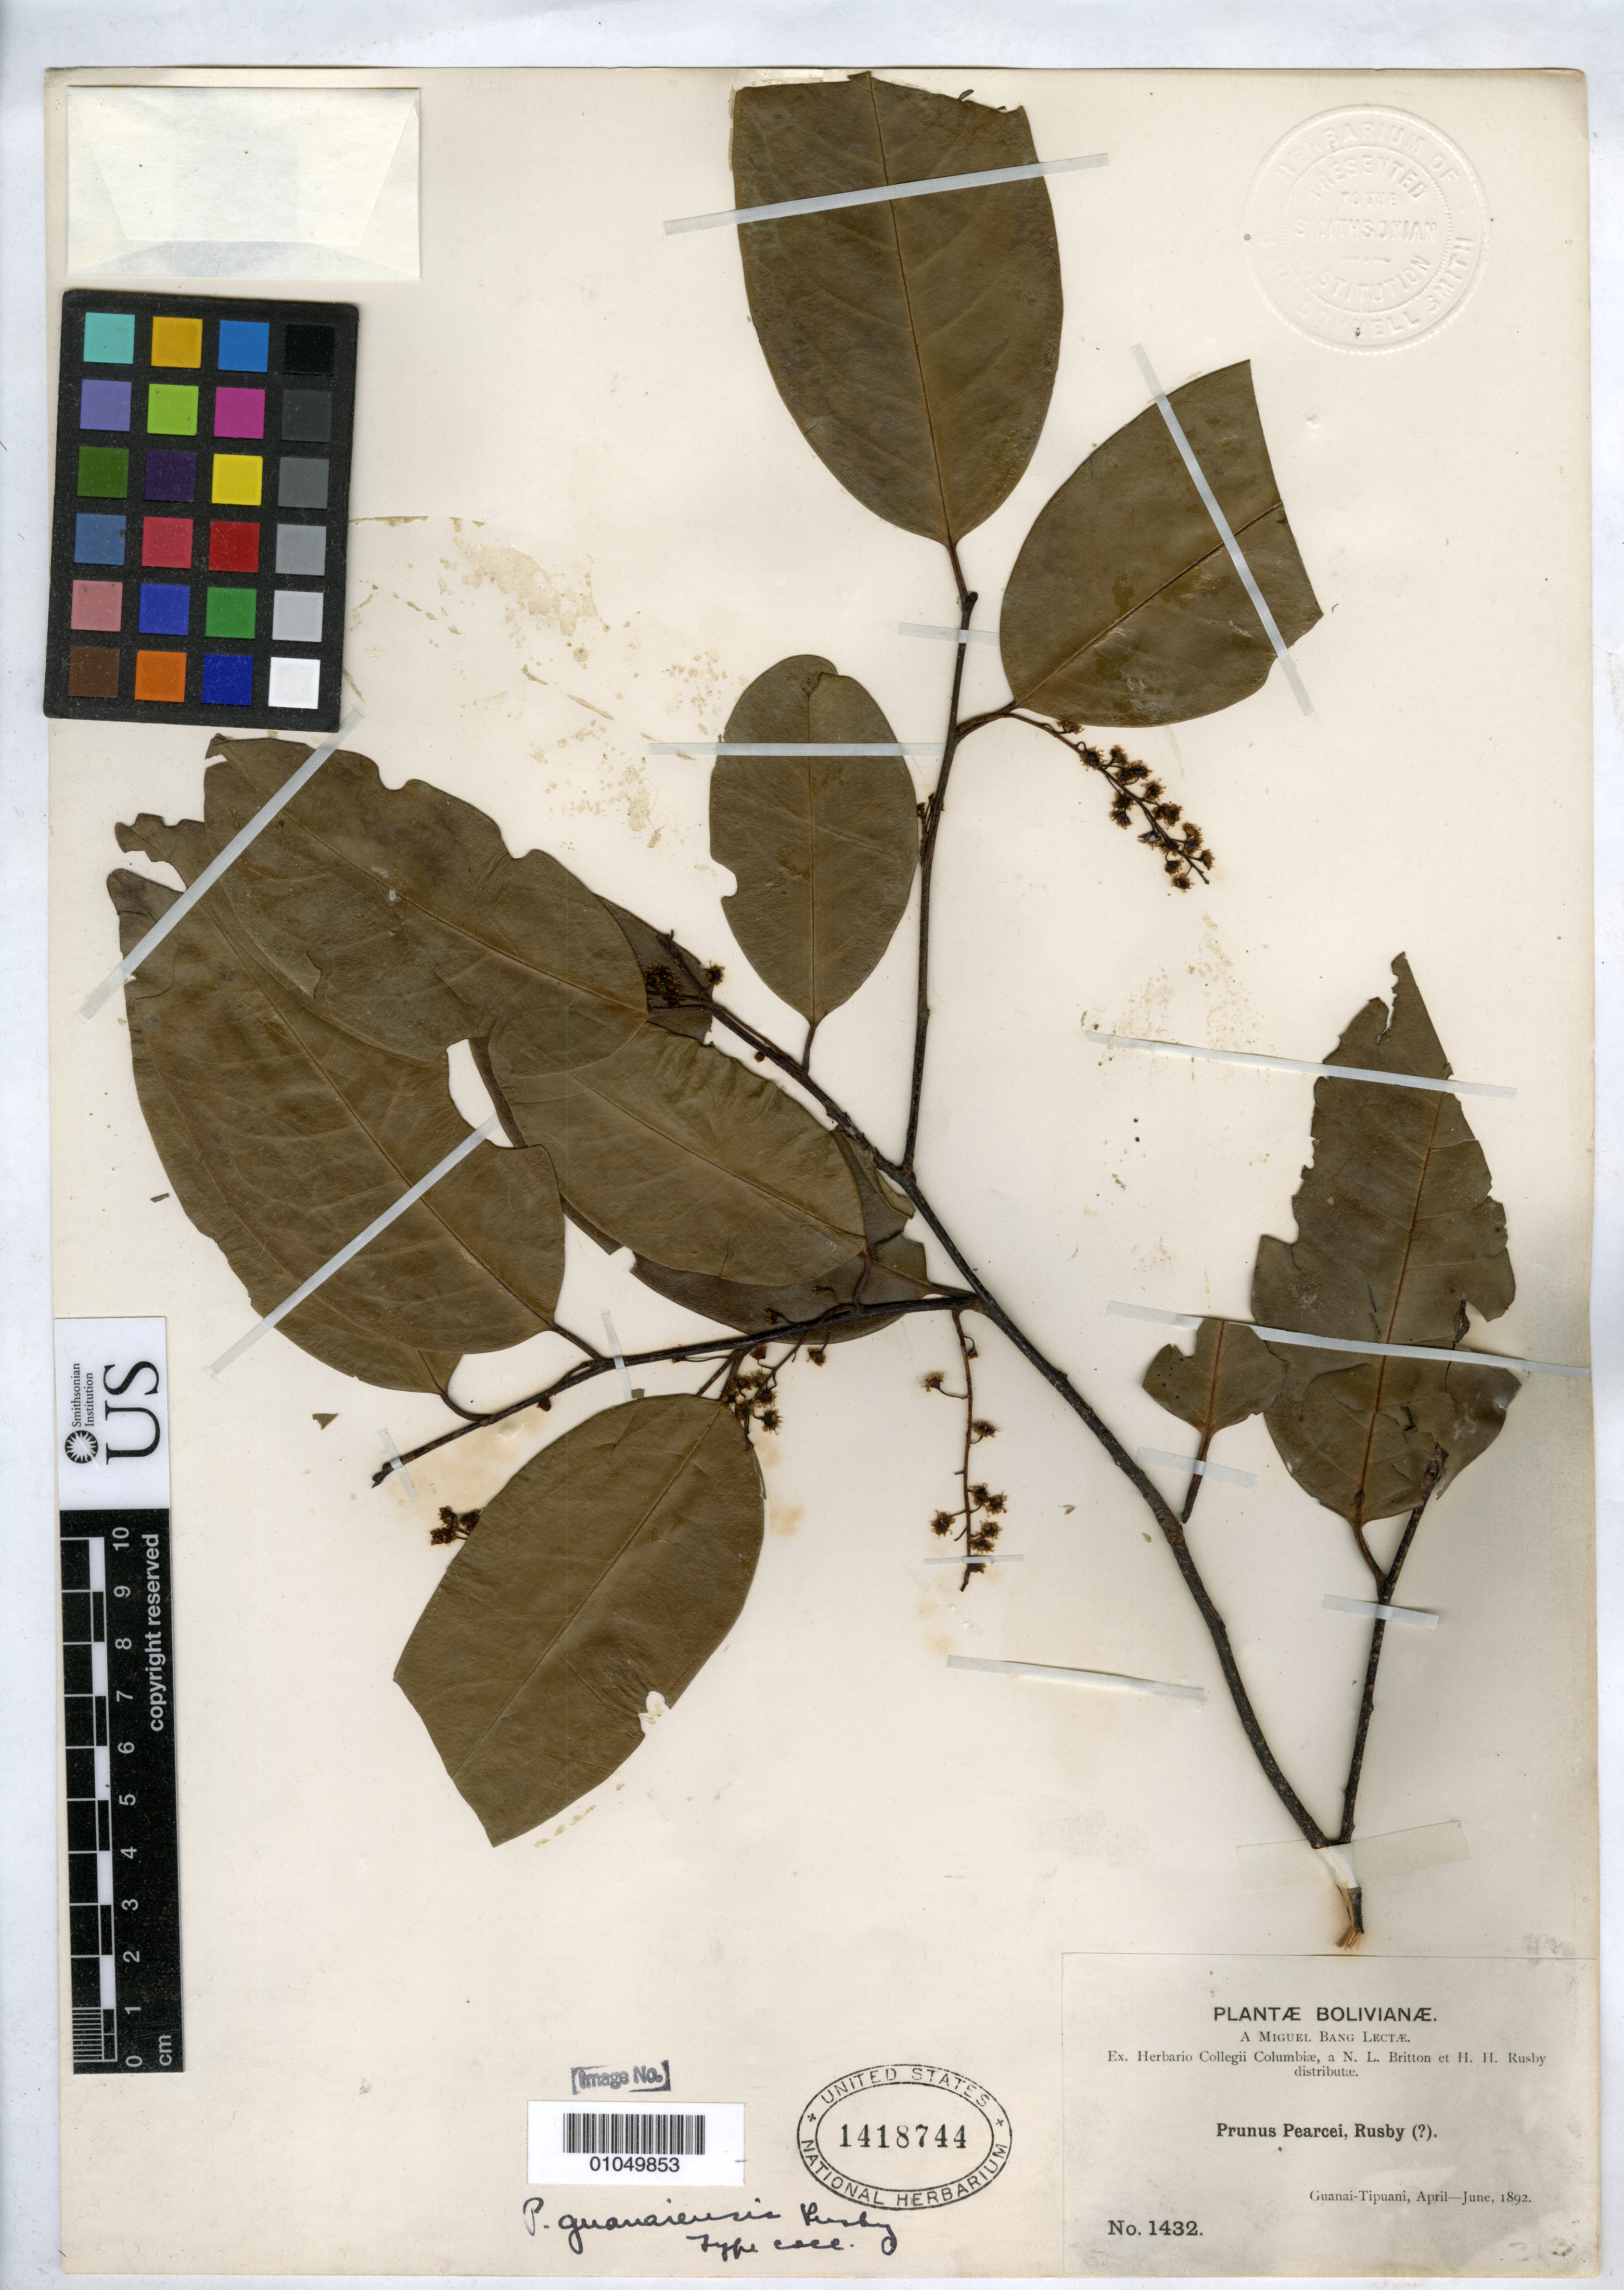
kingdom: Plantae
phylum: Tracheophyta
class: Magnoliopsida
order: Rosales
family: Rosaceae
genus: Prunus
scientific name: Prunus guanaiensis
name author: Rusby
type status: Isolectotype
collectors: M. Bang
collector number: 1432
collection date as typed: Apr 1892 to -- Jun 1892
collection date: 1892-04/1892-06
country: Bolivia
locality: Guanai - Tipuani.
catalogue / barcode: US 1418744